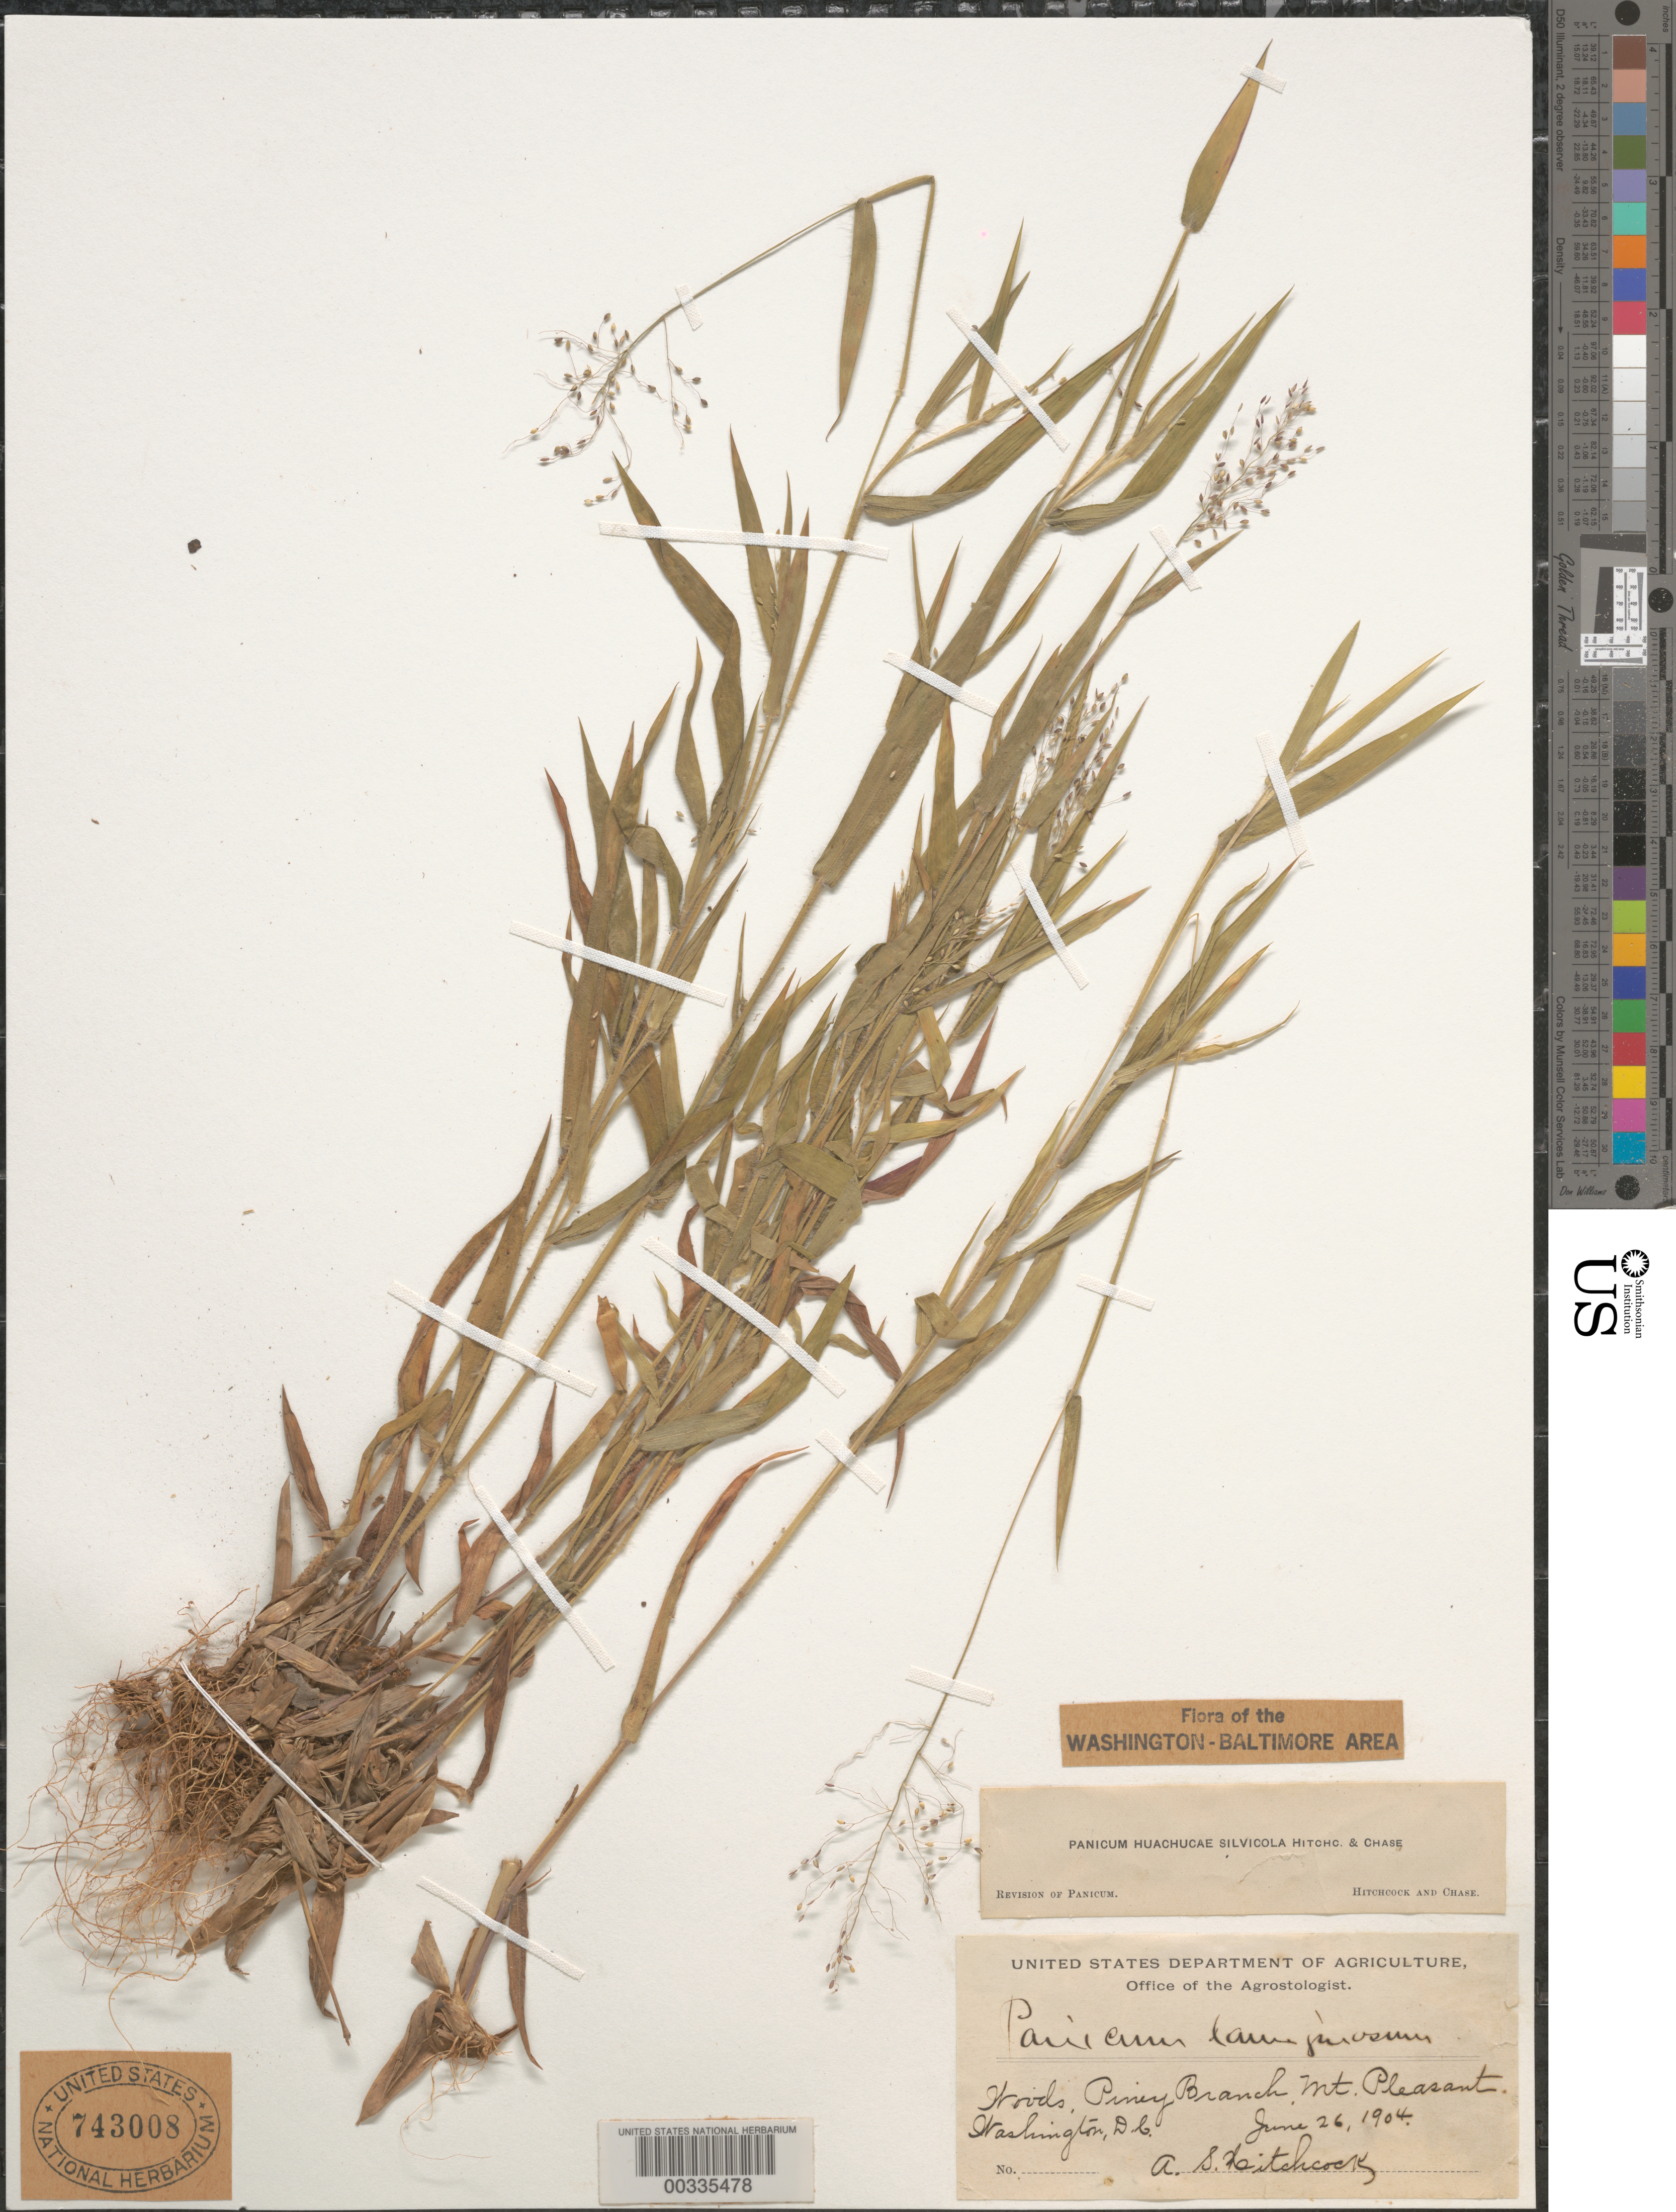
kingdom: Plantae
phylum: Tracheophyta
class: Liliopsida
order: Poales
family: Poaceae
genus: Dichanthelium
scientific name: Dichanthelium acuminatum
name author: (Sw.) Gould & C.A. Clark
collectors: A. S. Hitchcock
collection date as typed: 26 Jun 1904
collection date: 1904-06-26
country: United States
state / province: District of Columbia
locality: Piney Branch, Mt Pleasant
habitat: Woods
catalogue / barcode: US 743008